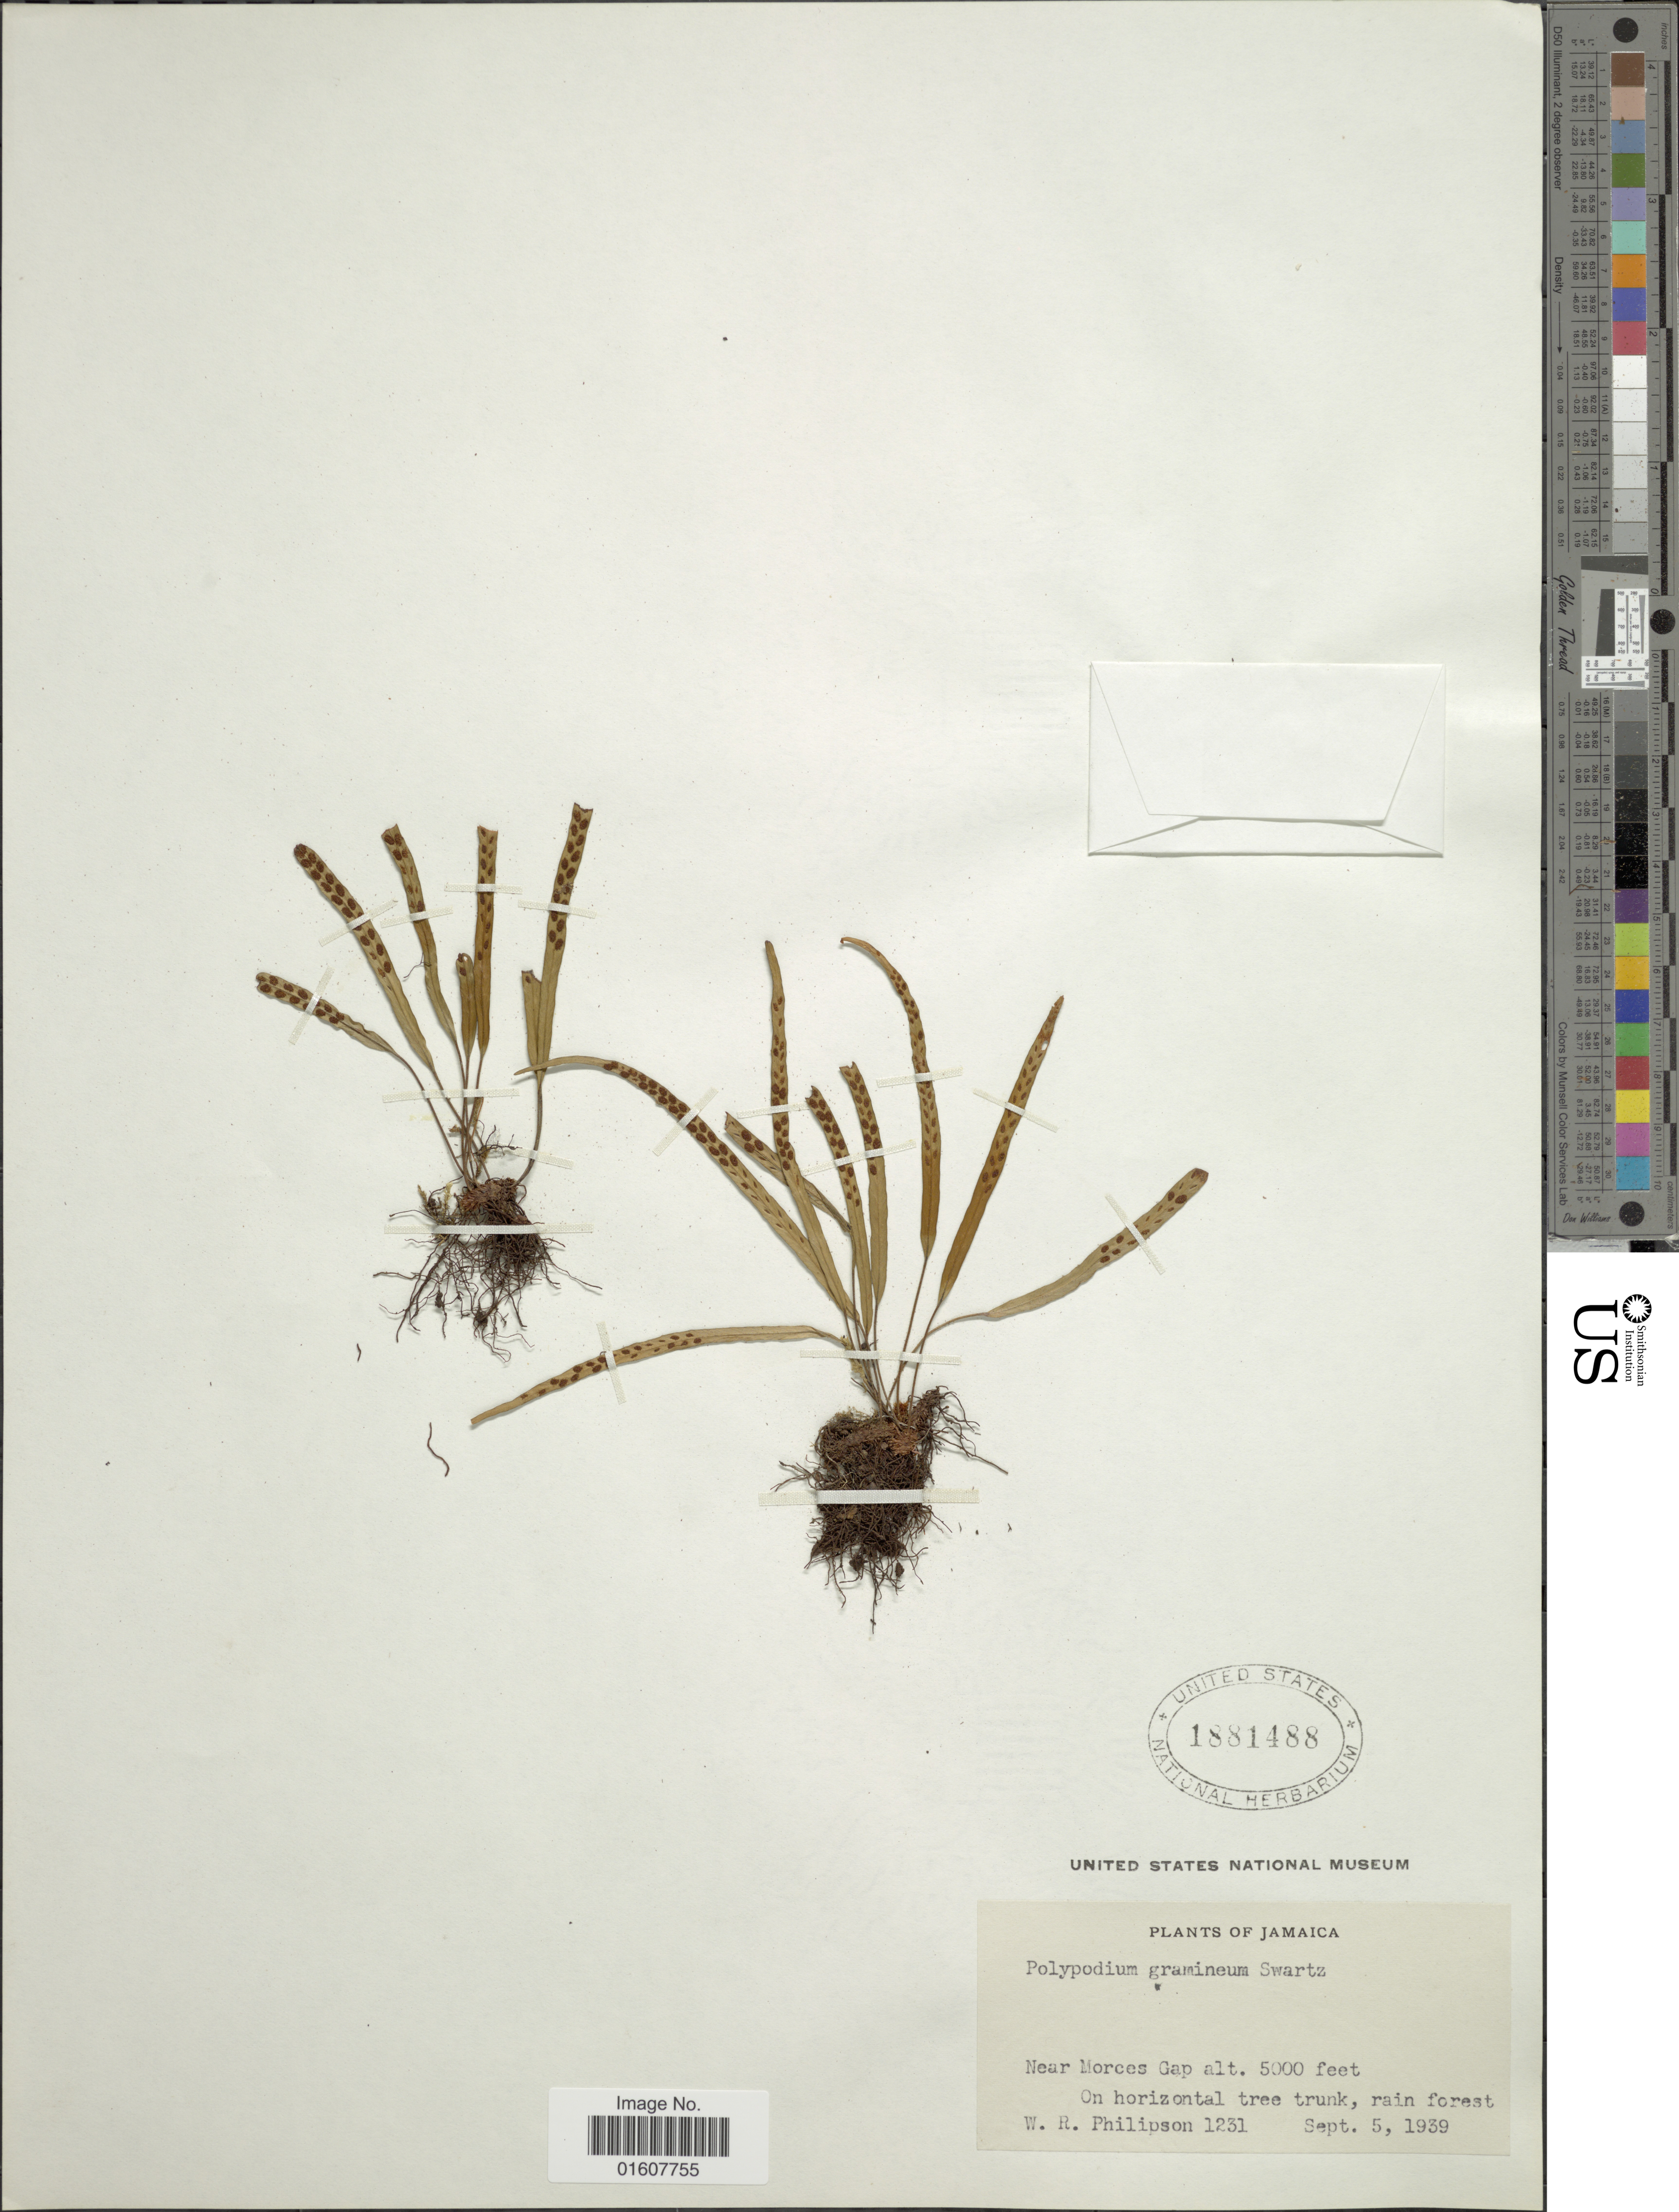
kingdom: Plantae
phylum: Tracheophyta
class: Polypodiopsida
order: Polypodiales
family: Polypodiaceae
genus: Lomaphlebia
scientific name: Lomaphlebia linearis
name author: (Sw.) J. Sm.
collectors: W. R. Philipson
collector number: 1231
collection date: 1939-09-05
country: Jamaica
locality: Near Morces Gap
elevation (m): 1524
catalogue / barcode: US 1881488